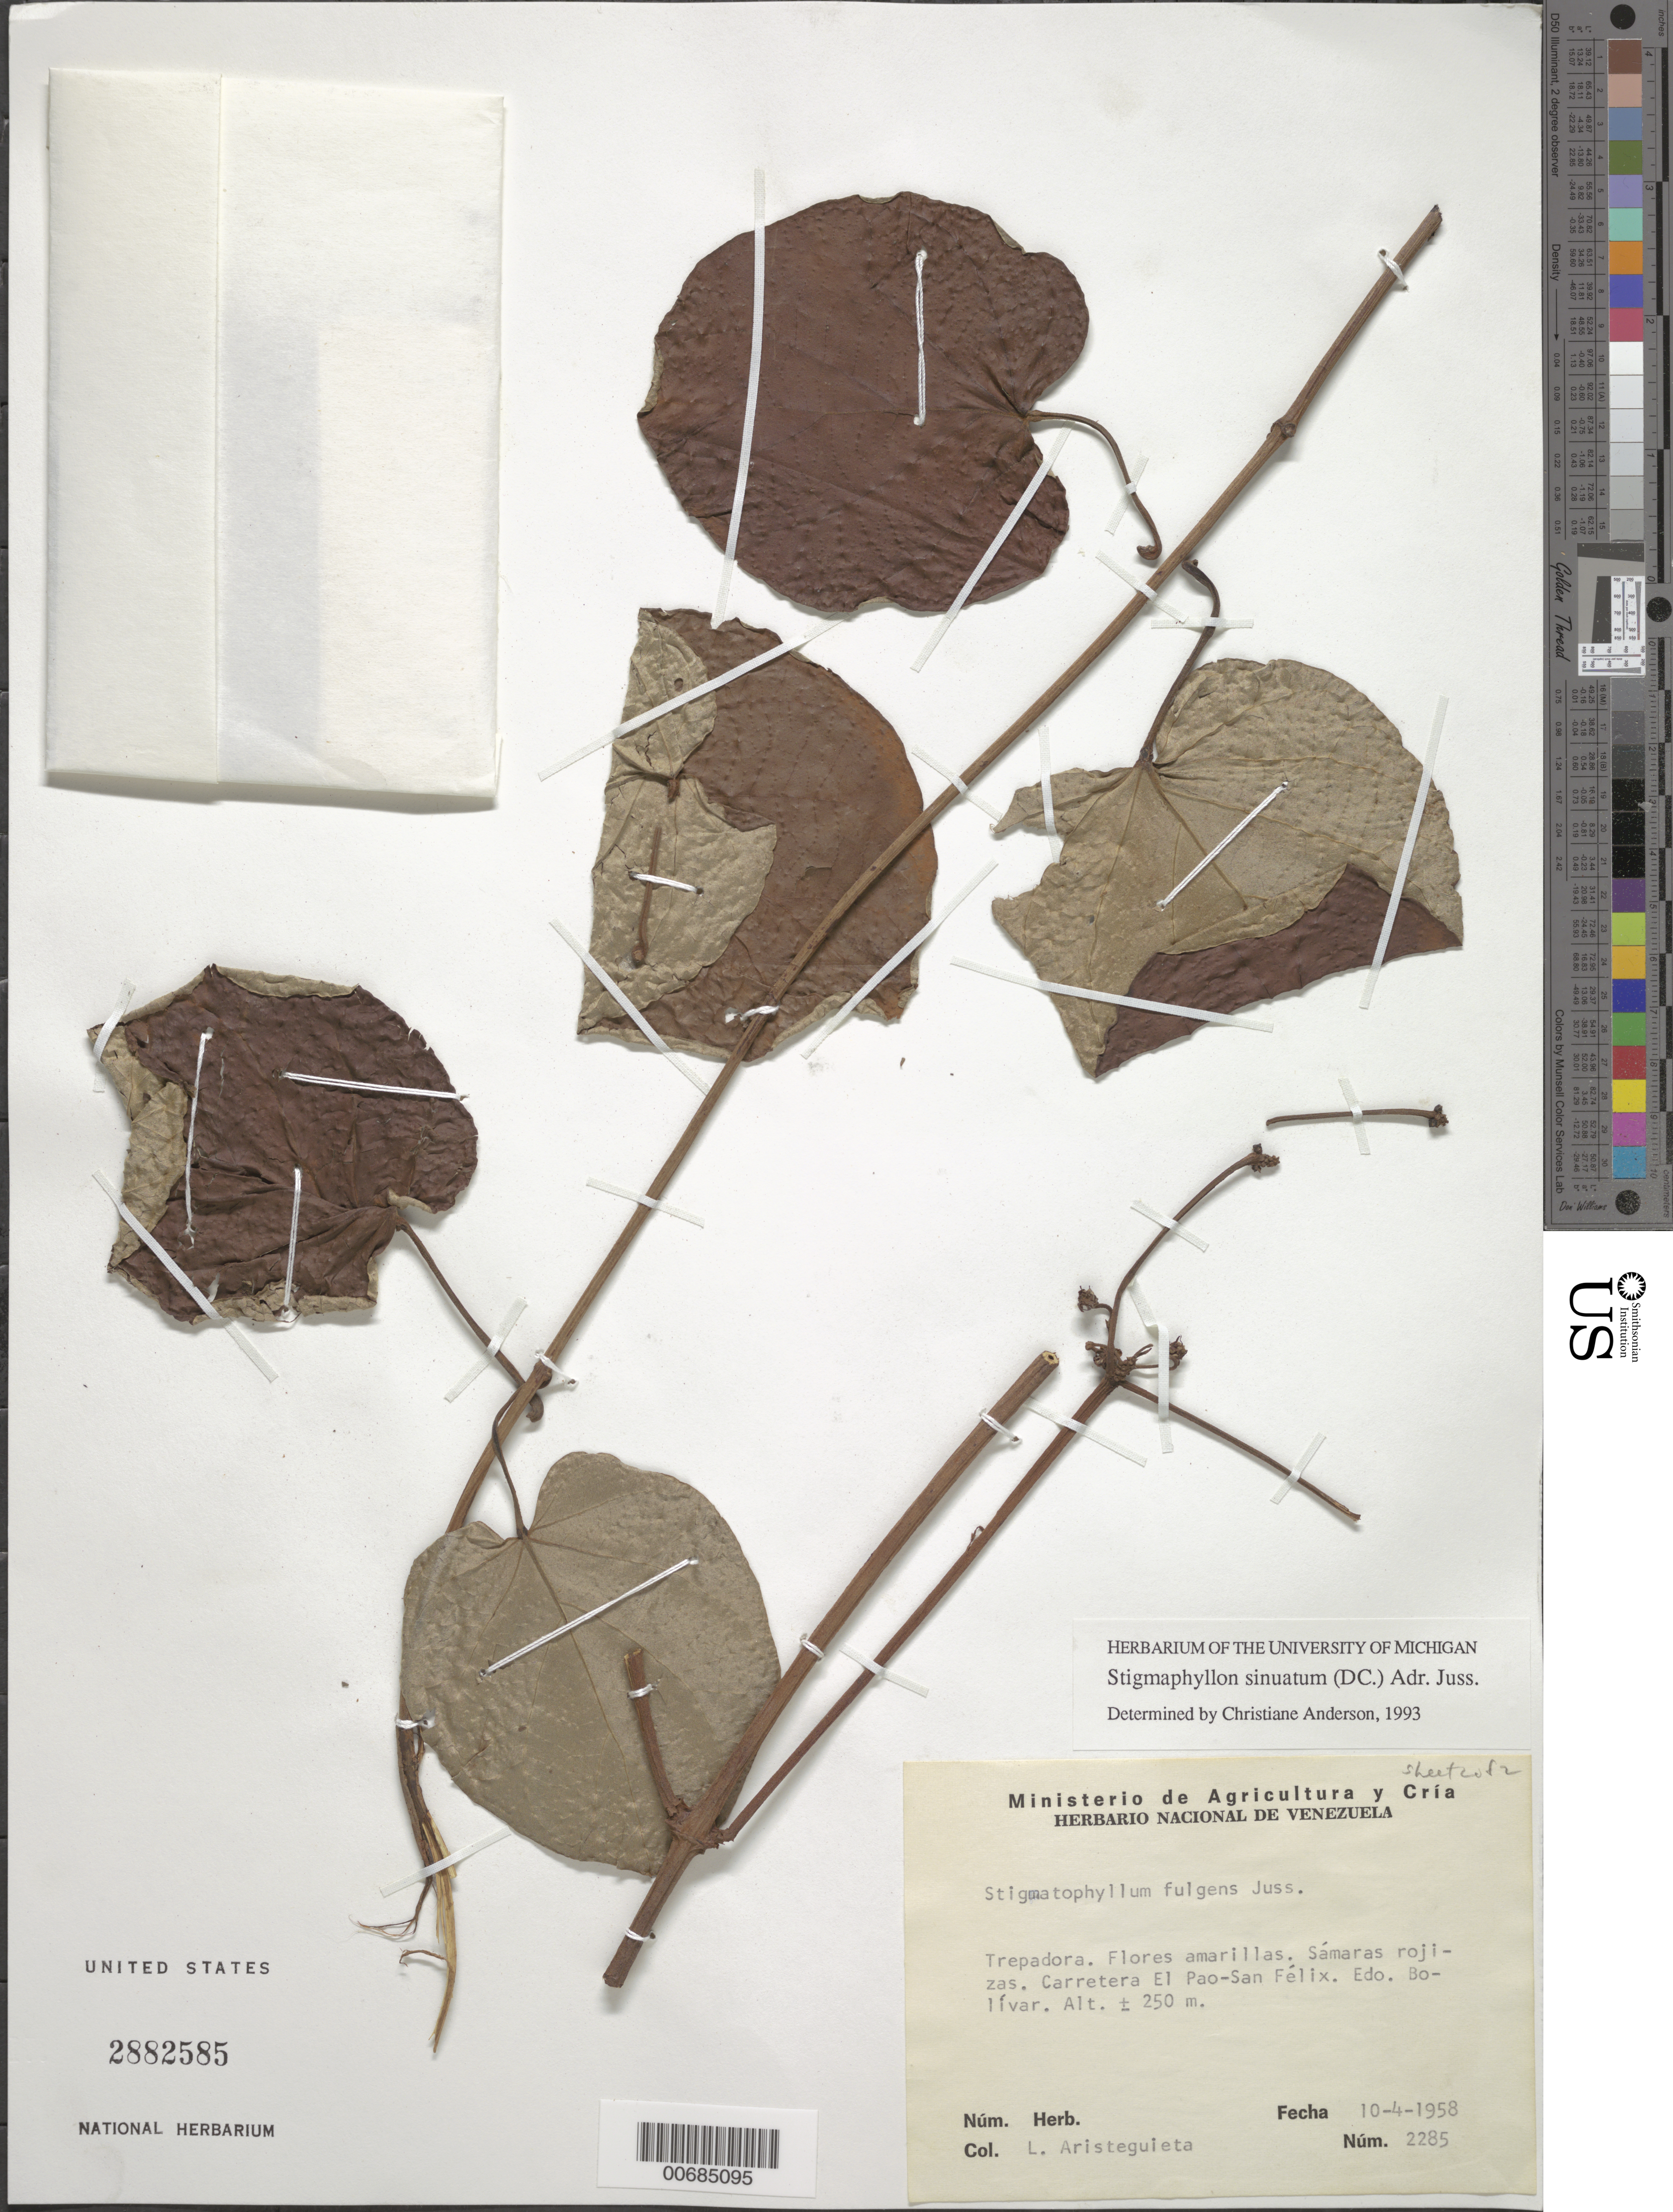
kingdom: Plantae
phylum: Tracheophyta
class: Magnoliopsida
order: Malpighiales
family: Malpighiaceae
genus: Stigmaphyllon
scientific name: Stigmaphyllon sinuatum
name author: (DC.) A. Juss.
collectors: L. Aristeguieta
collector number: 2285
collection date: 1958-04-10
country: Venezuela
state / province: Bolivar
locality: Carretera El Paso-San Félix.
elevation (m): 250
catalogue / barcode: US 2882585